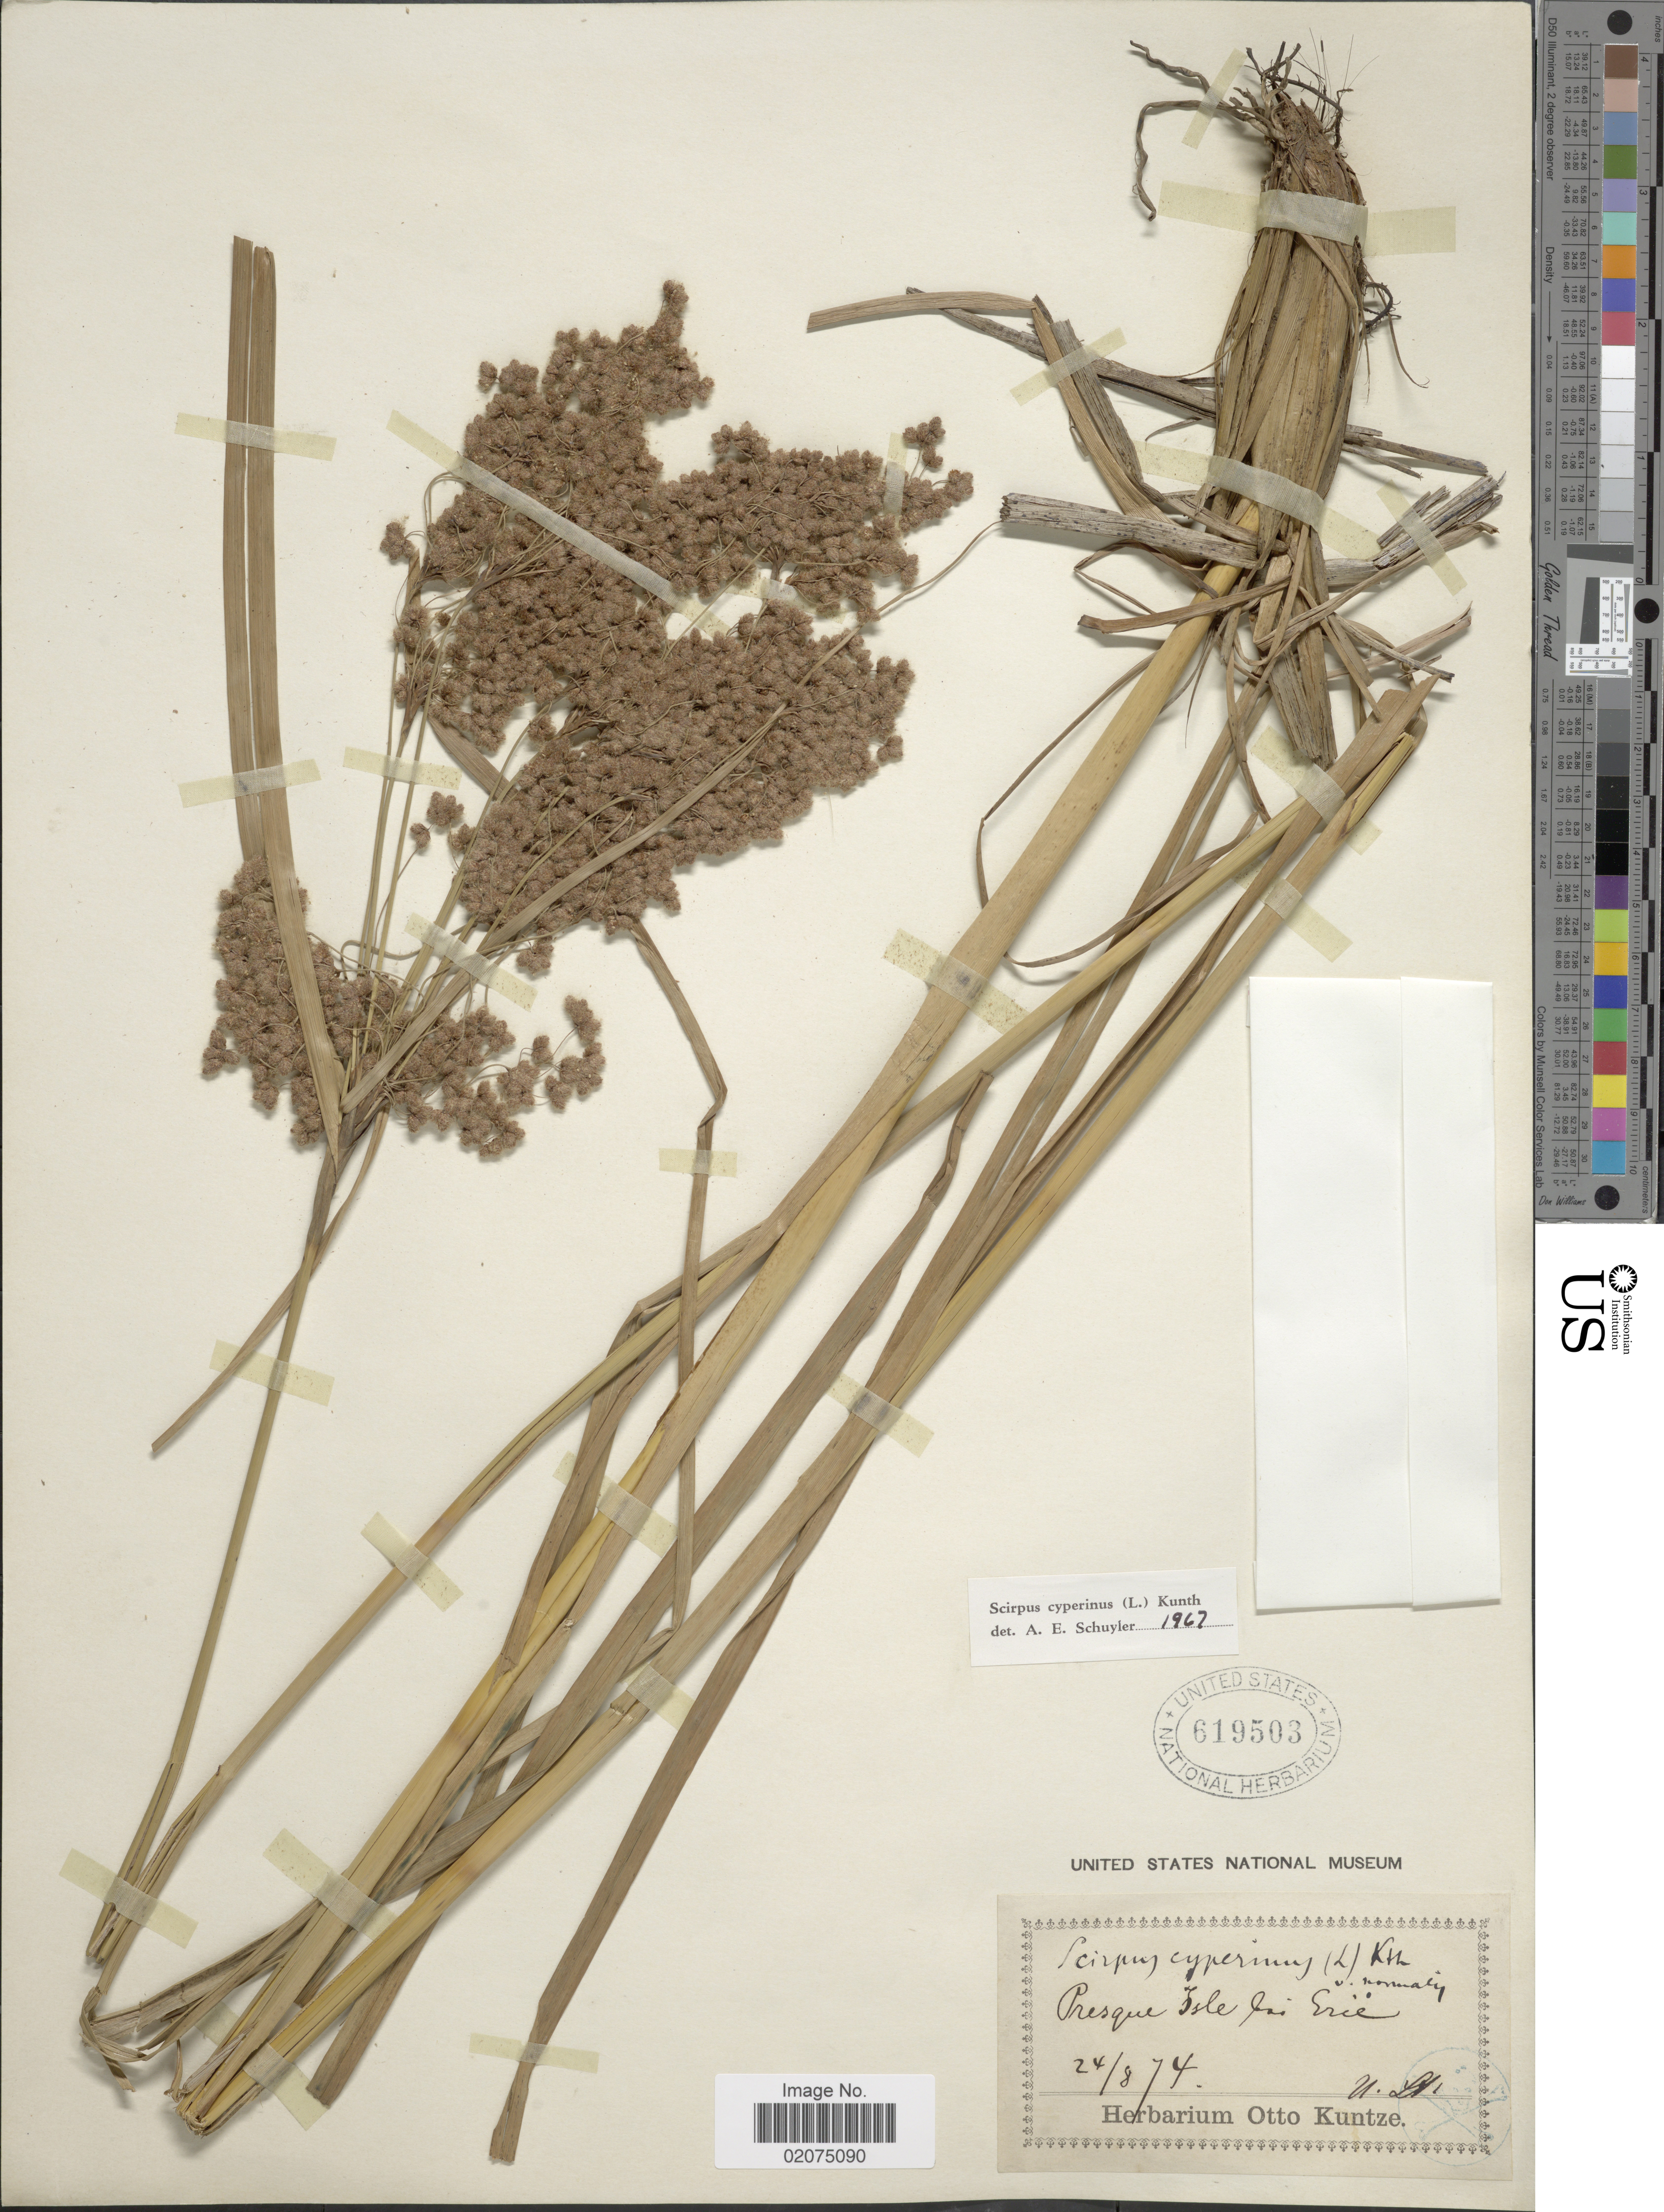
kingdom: Plantae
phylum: Tracheophyta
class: Liliopsida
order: Poales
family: Cyperaceae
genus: Scirpus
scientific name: Scirpus cyperinus (L.) Kunth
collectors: ex herb. Otto Kuntze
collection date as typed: Transcribed d/m/y: 24/8/74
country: United States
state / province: Pennsylvania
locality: Presque Isle, Erie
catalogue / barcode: US 619503